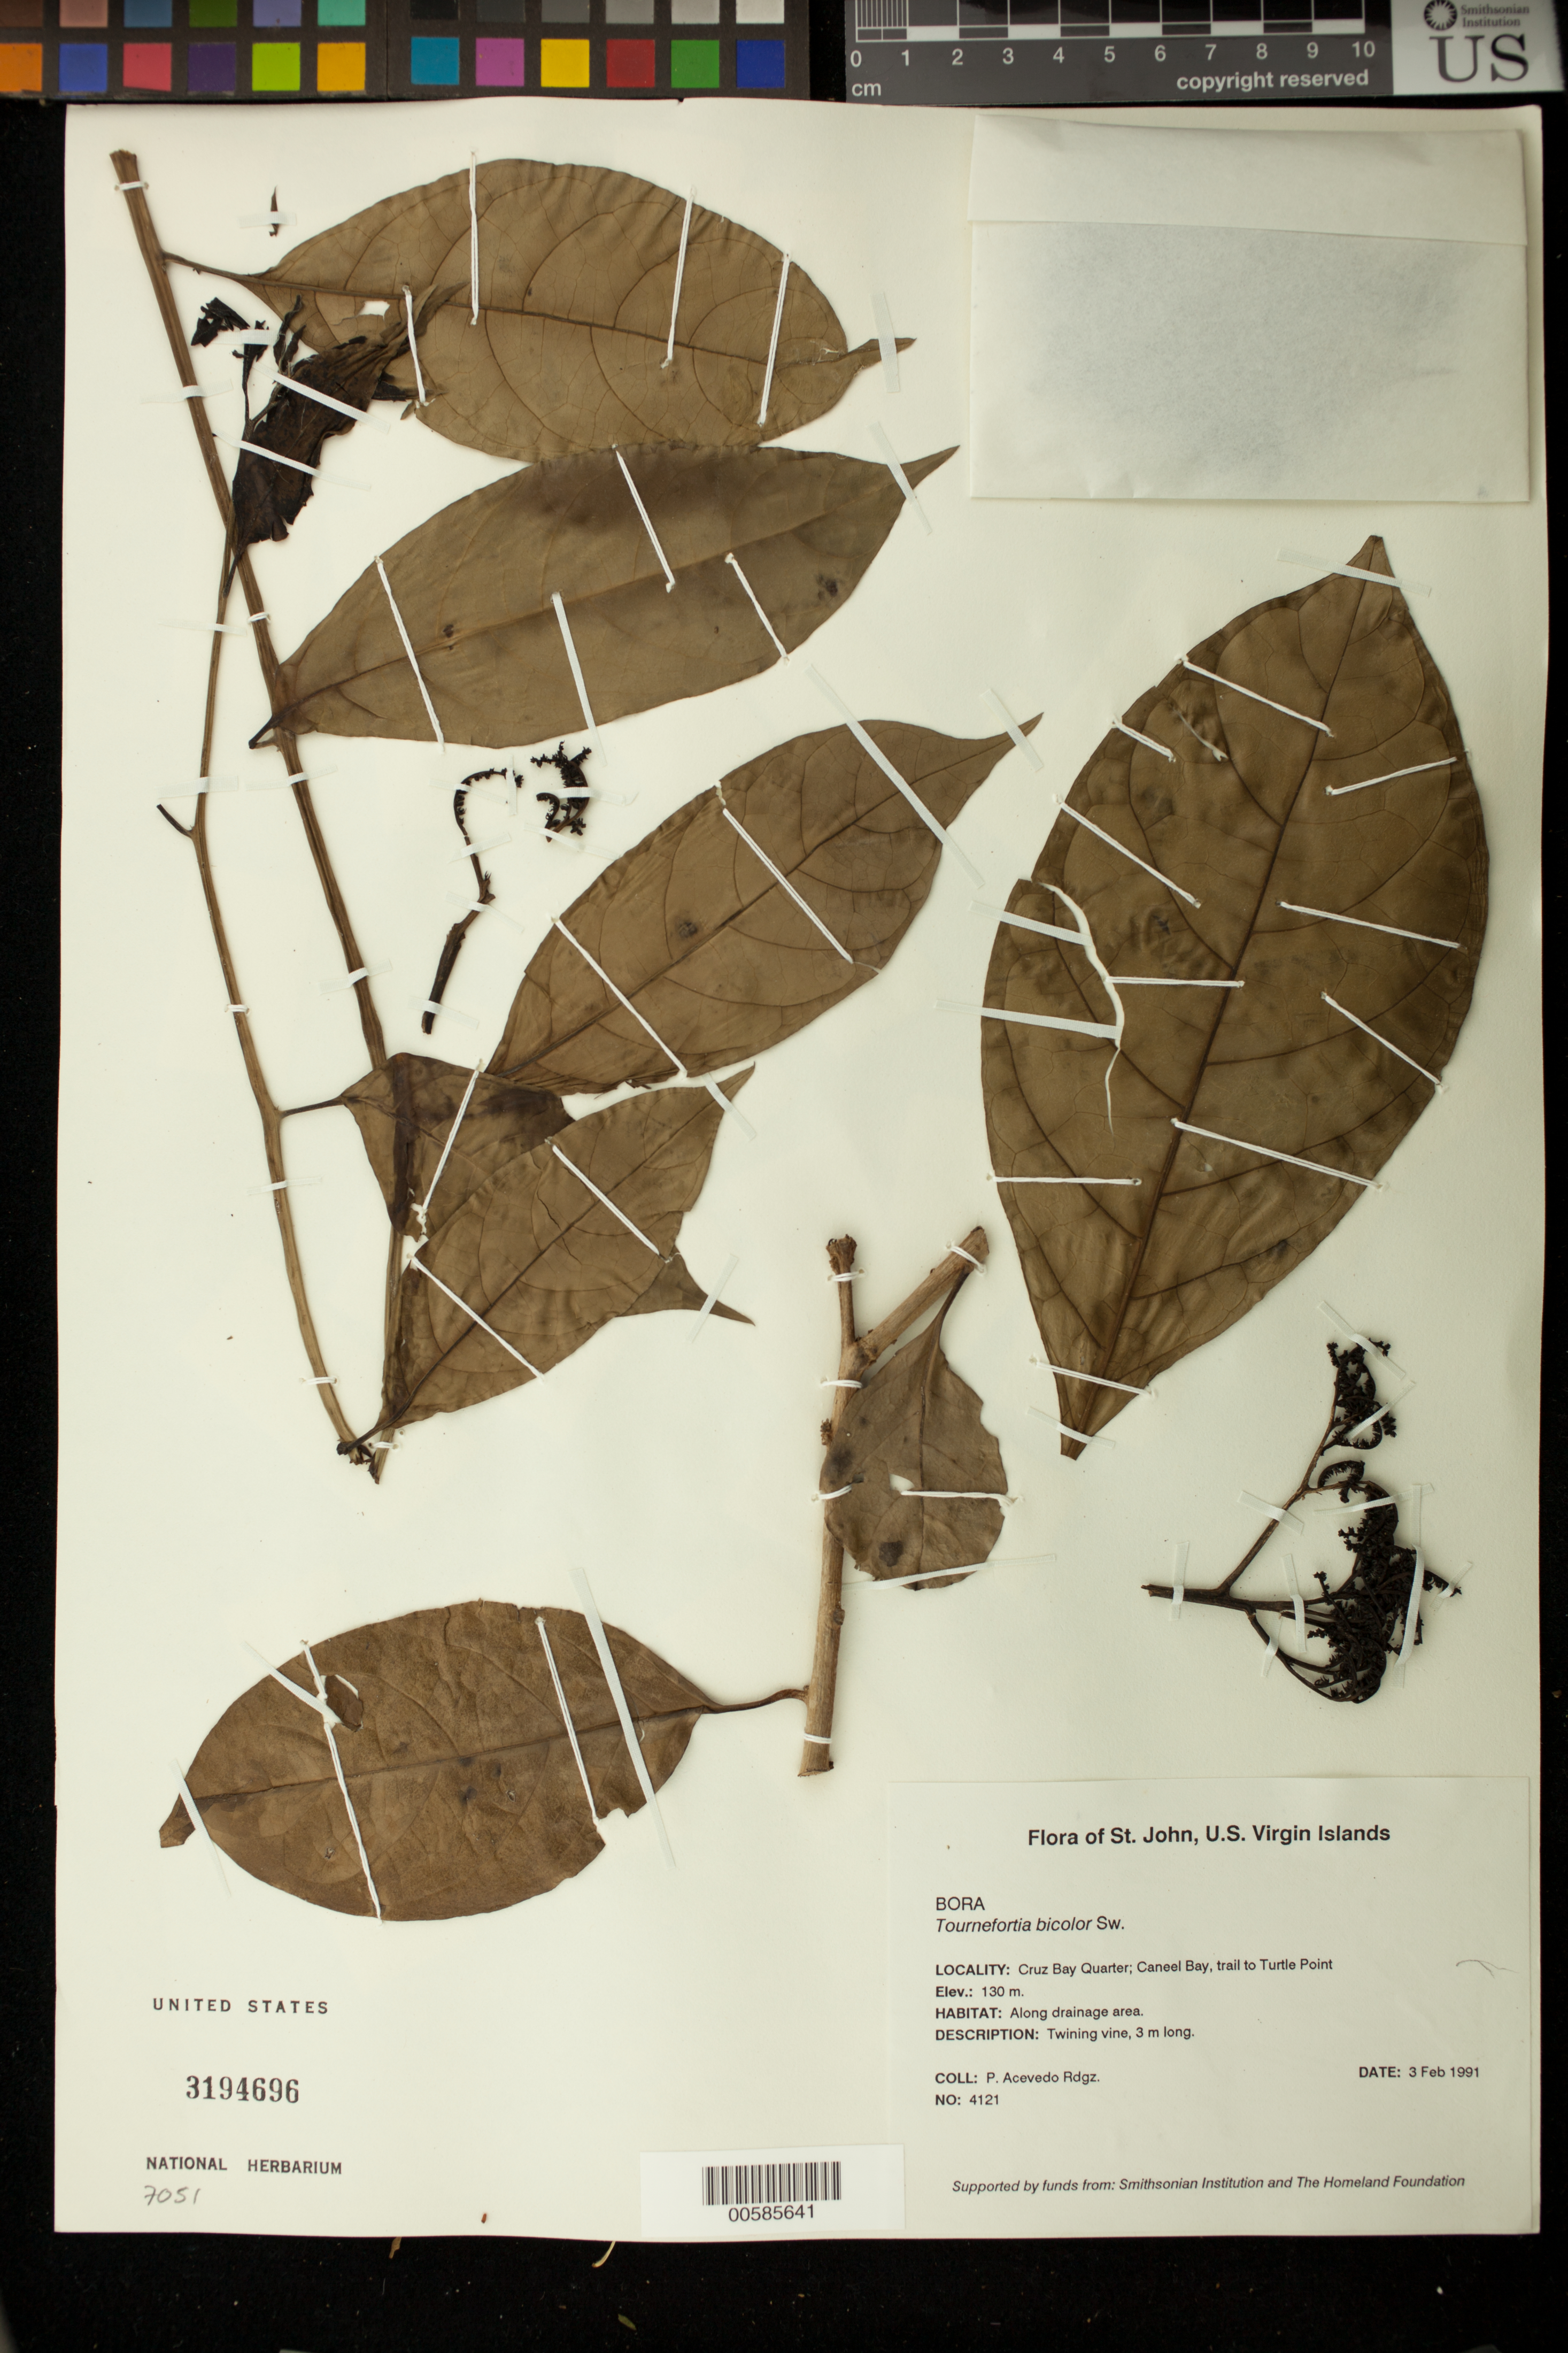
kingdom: Plantae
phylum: Tracheophyta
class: Magnoliopsida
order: Boraginales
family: Heliotropiaceae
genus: Tournefortia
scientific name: Tournefortia bicolor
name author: Sw.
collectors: P. Acevedo-Rodr. & A. Siaca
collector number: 4121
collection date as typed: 04 Feb 1991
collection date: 1991-02-04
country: U.S. Virgin Islands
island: St. John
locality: Reef Bay Quarter; along Trail to Petroglyphs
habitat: Along drainage area.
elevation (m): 130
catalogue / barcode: US 3194696